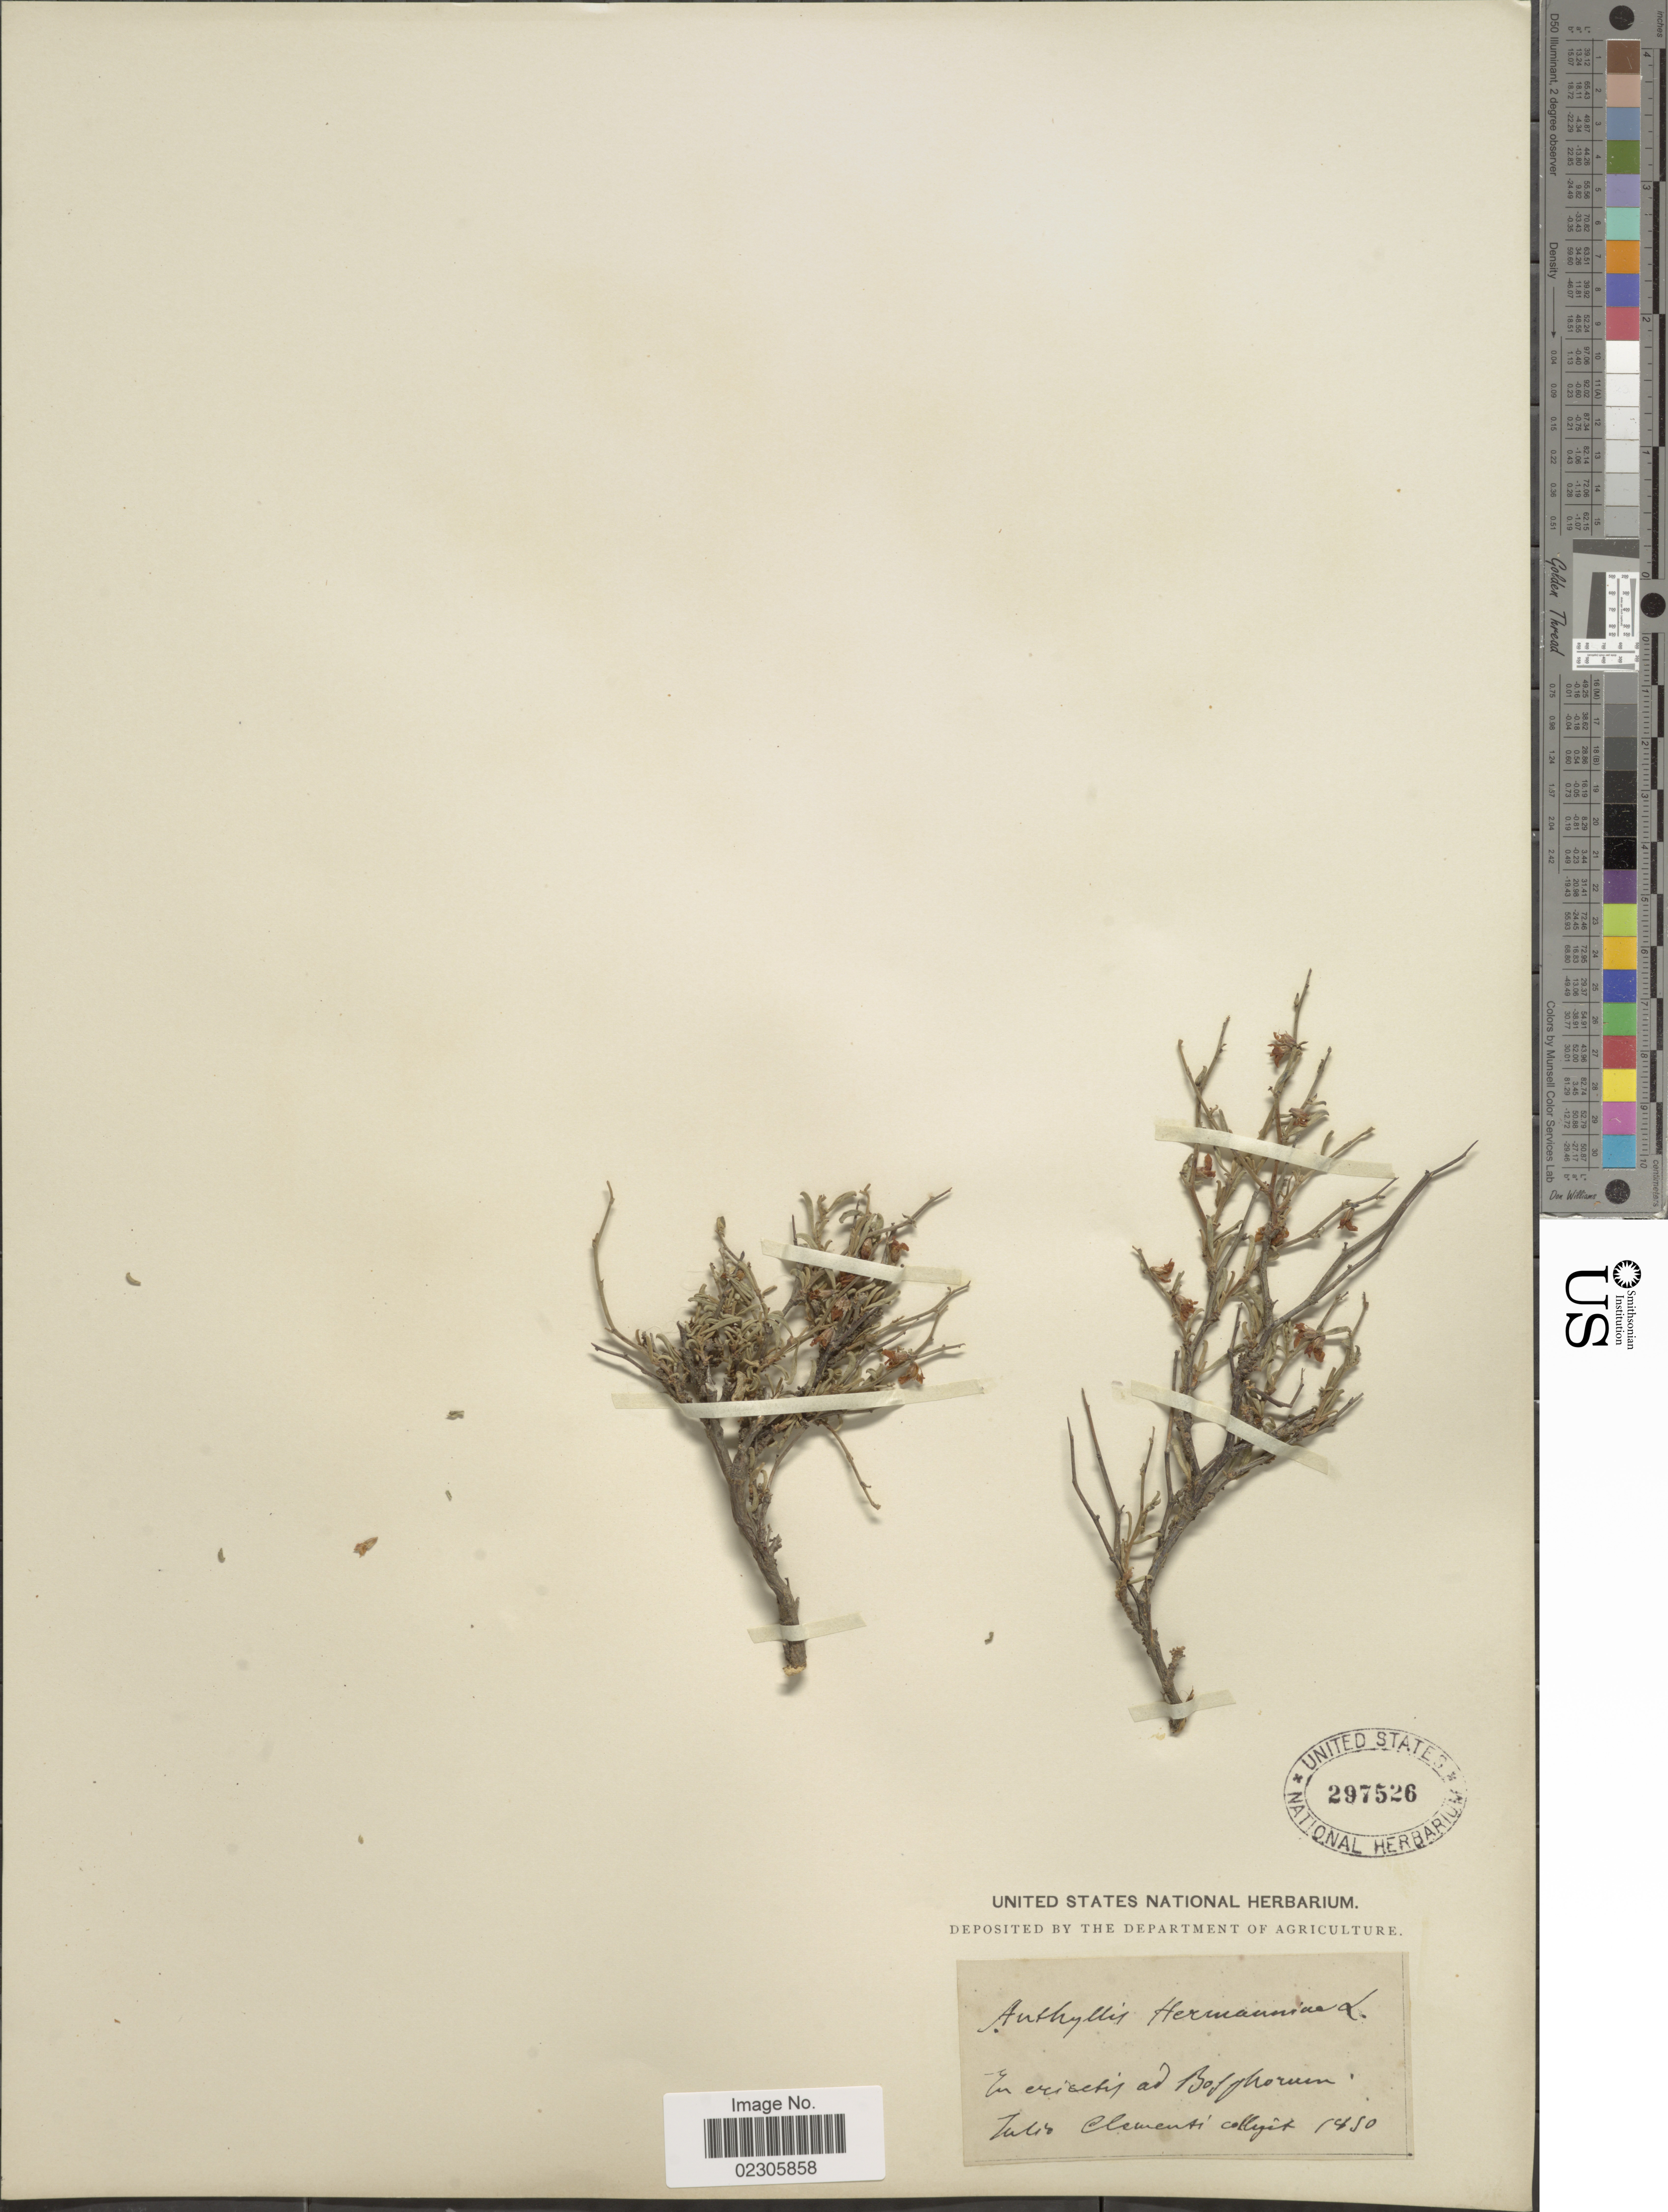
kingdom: Plantae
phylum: Tracheophyta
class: Magnoliopsida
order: Fabales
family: Fabaceae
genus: Anthyllis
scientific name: Anthyllis hermanniae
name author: L.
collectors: J. Clementi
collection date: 1850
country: Turkey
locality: In ericctis ad Bosphorum [interpreted]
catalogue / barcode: US 297526